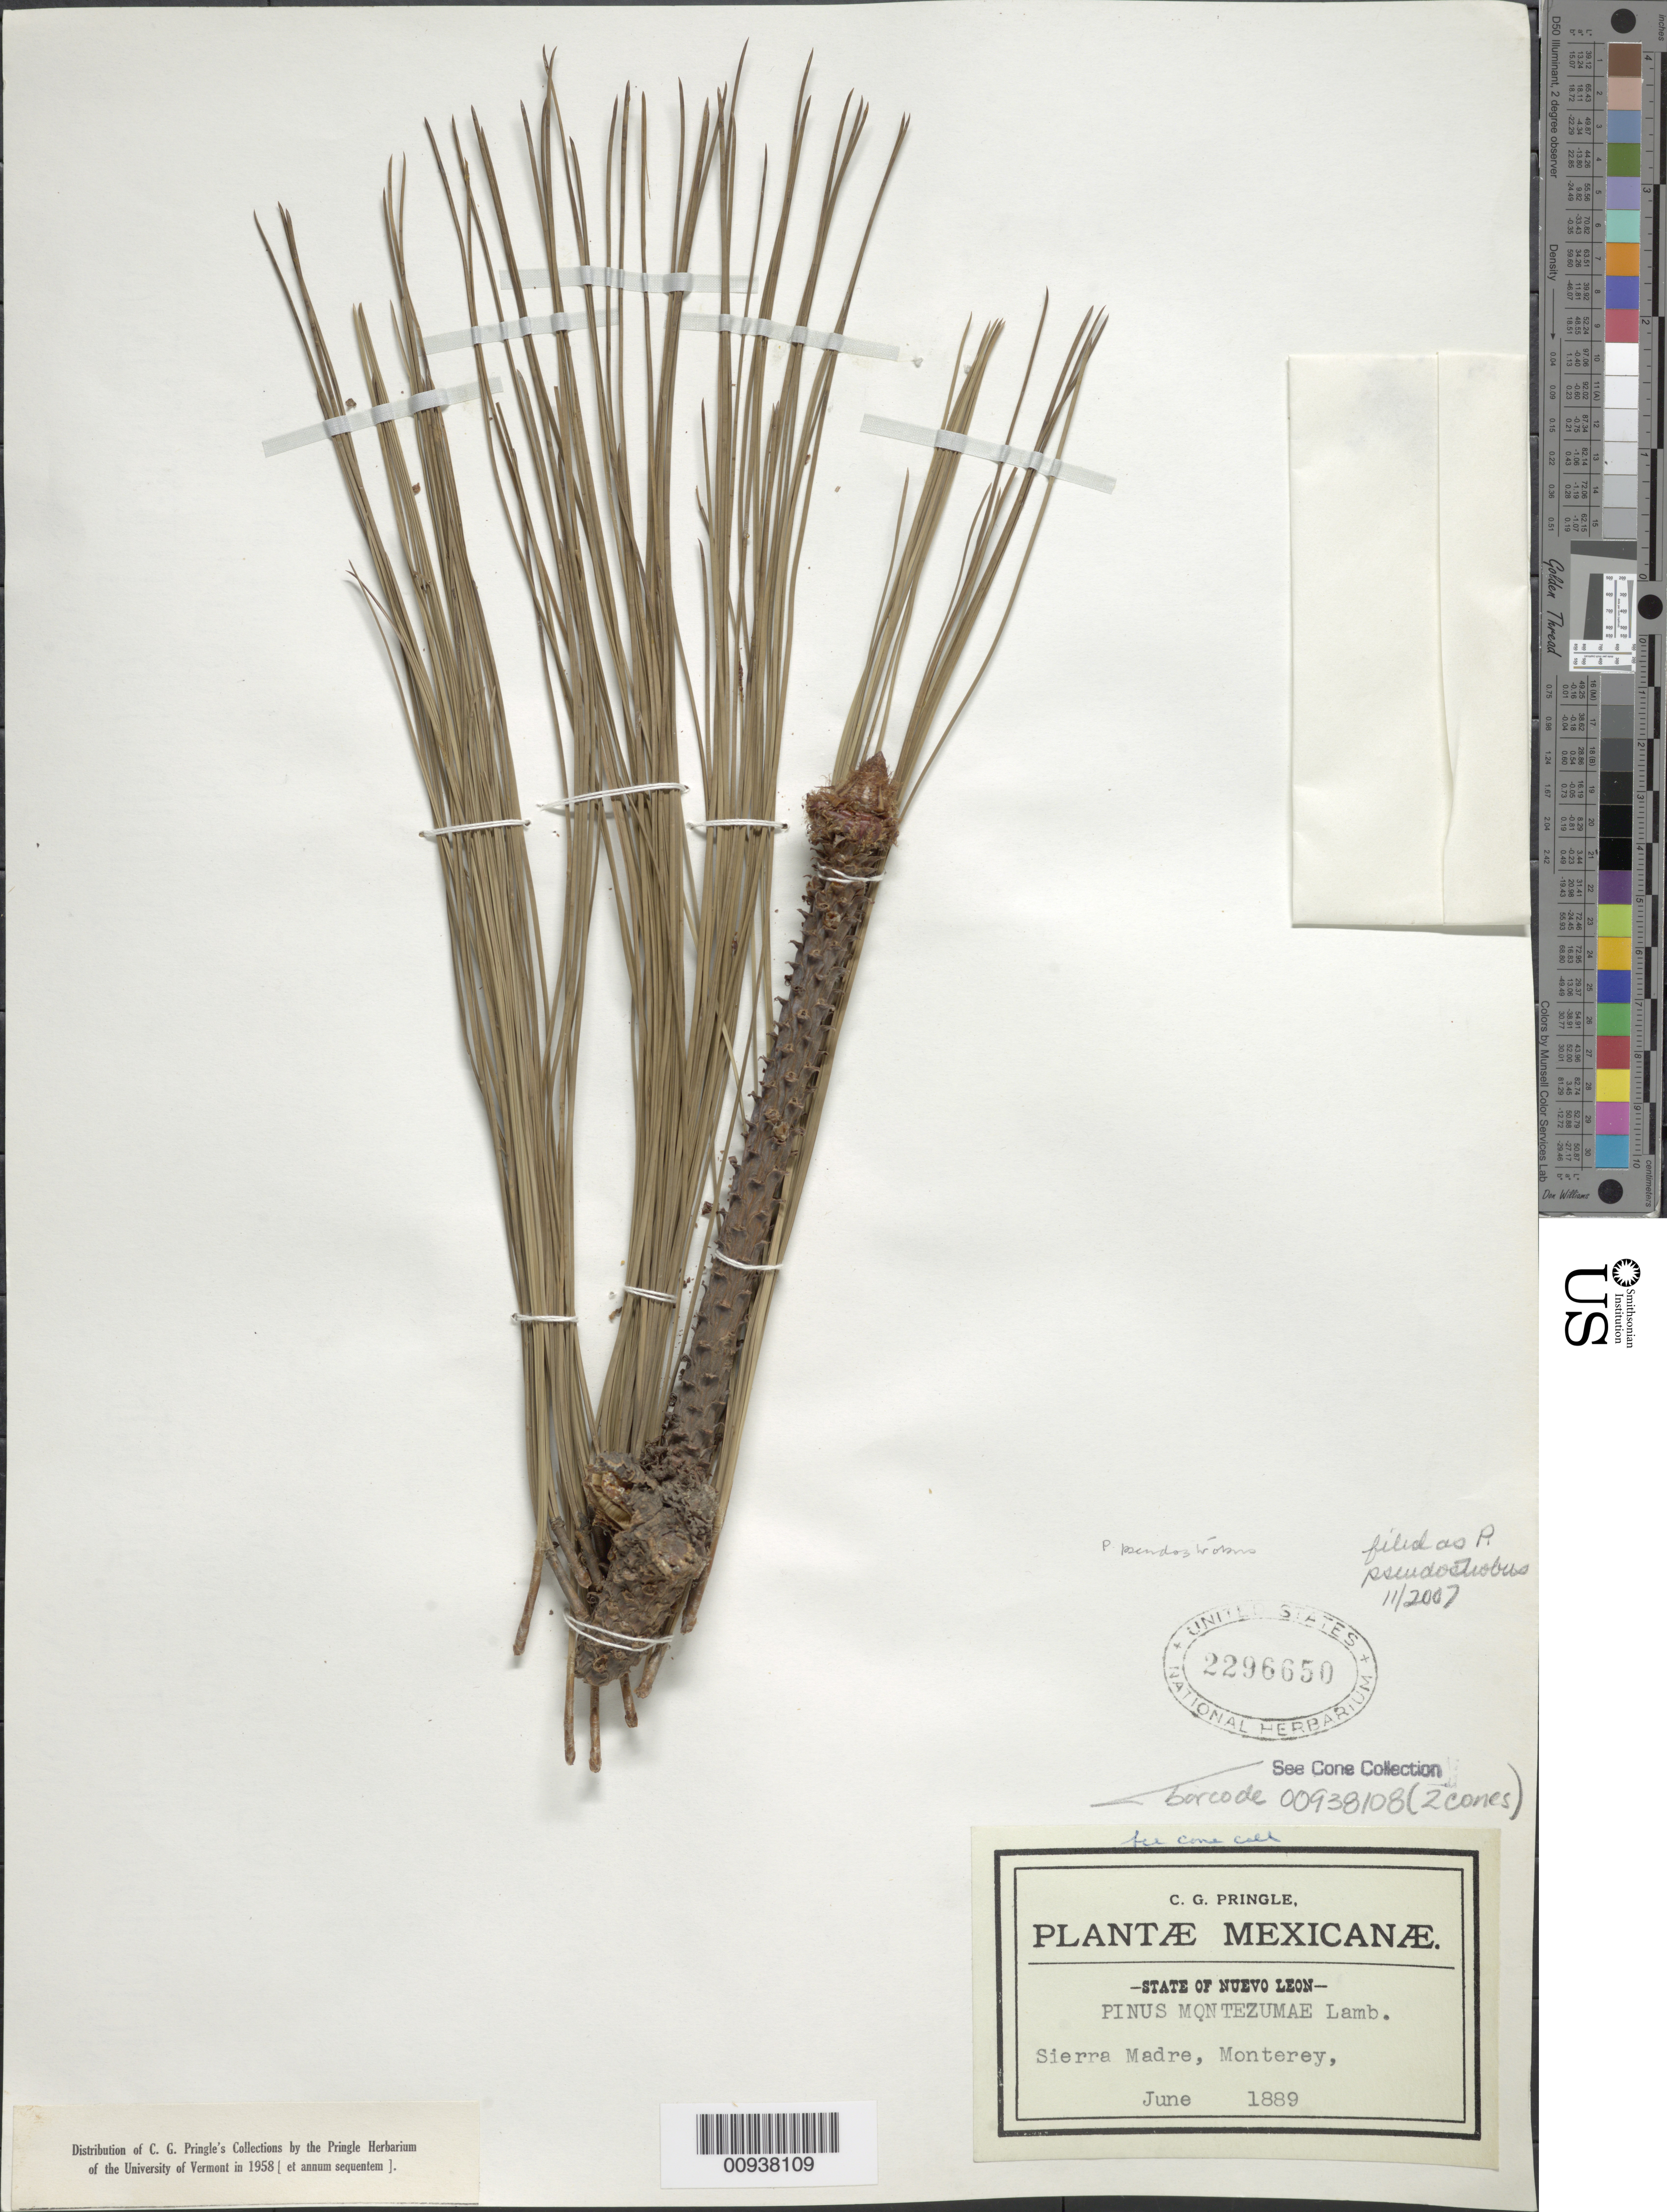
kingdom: Plantae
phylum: Tracheophyta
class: Pinopsida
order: Pinales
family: Pinaceae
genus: Pinus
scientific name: Pinus pseudostrobus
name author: Lindl.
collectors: C. G. Pringle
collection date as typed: Jun 1889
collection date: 1889-06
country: Mexico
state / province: Nuevo León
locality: Sierra Madre, Monterrey.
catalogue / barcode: US 2296650